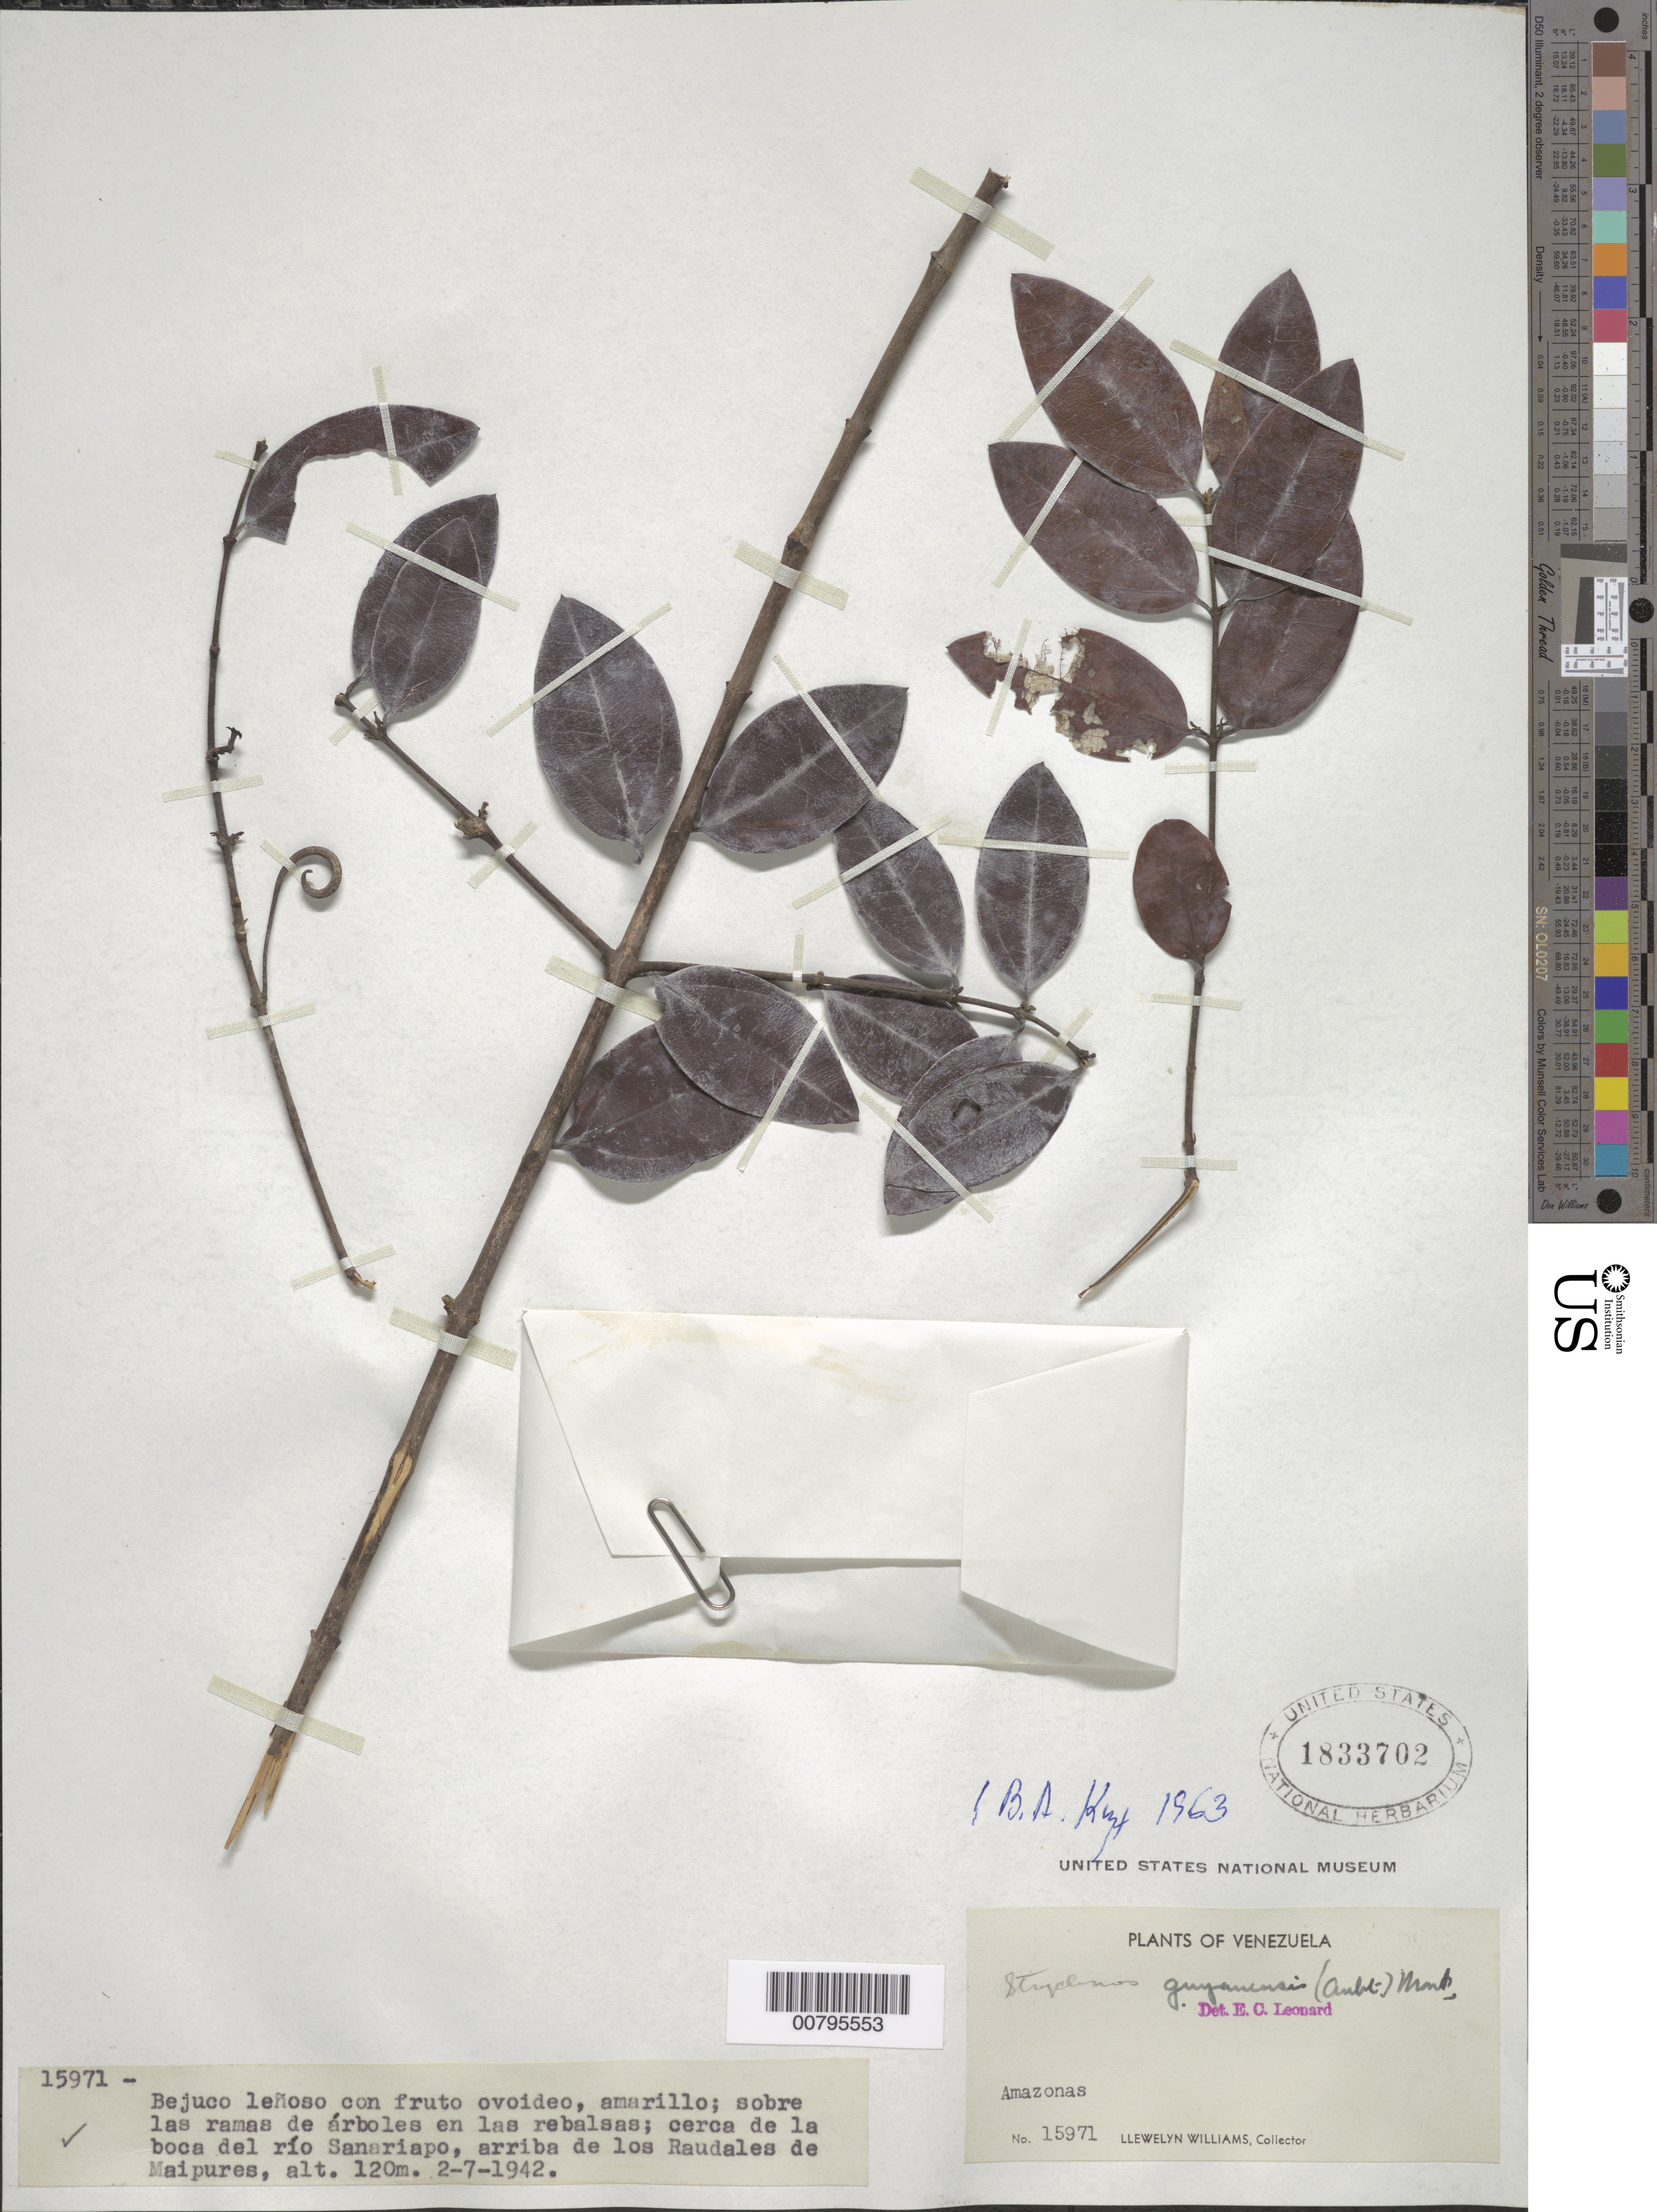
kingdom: Plantae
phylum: Tracheophyta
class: Magnoliopsida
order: Gentianales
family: Loganiaceae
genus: Strychnos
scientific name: Strychnos guianensis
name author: (Aubl.) Mart.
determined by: Krukoff, B. A.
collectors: Ll. Williams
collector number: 15971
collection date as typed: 2-Jul-42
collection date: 1942-07-02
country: Venezuela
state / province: Amazonas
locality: Boca de Sanariapo, arriba del Raudal de Maipures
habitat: Sobre las ramas de arboles en las rebalsas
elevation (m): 120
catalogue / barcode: US 1833702